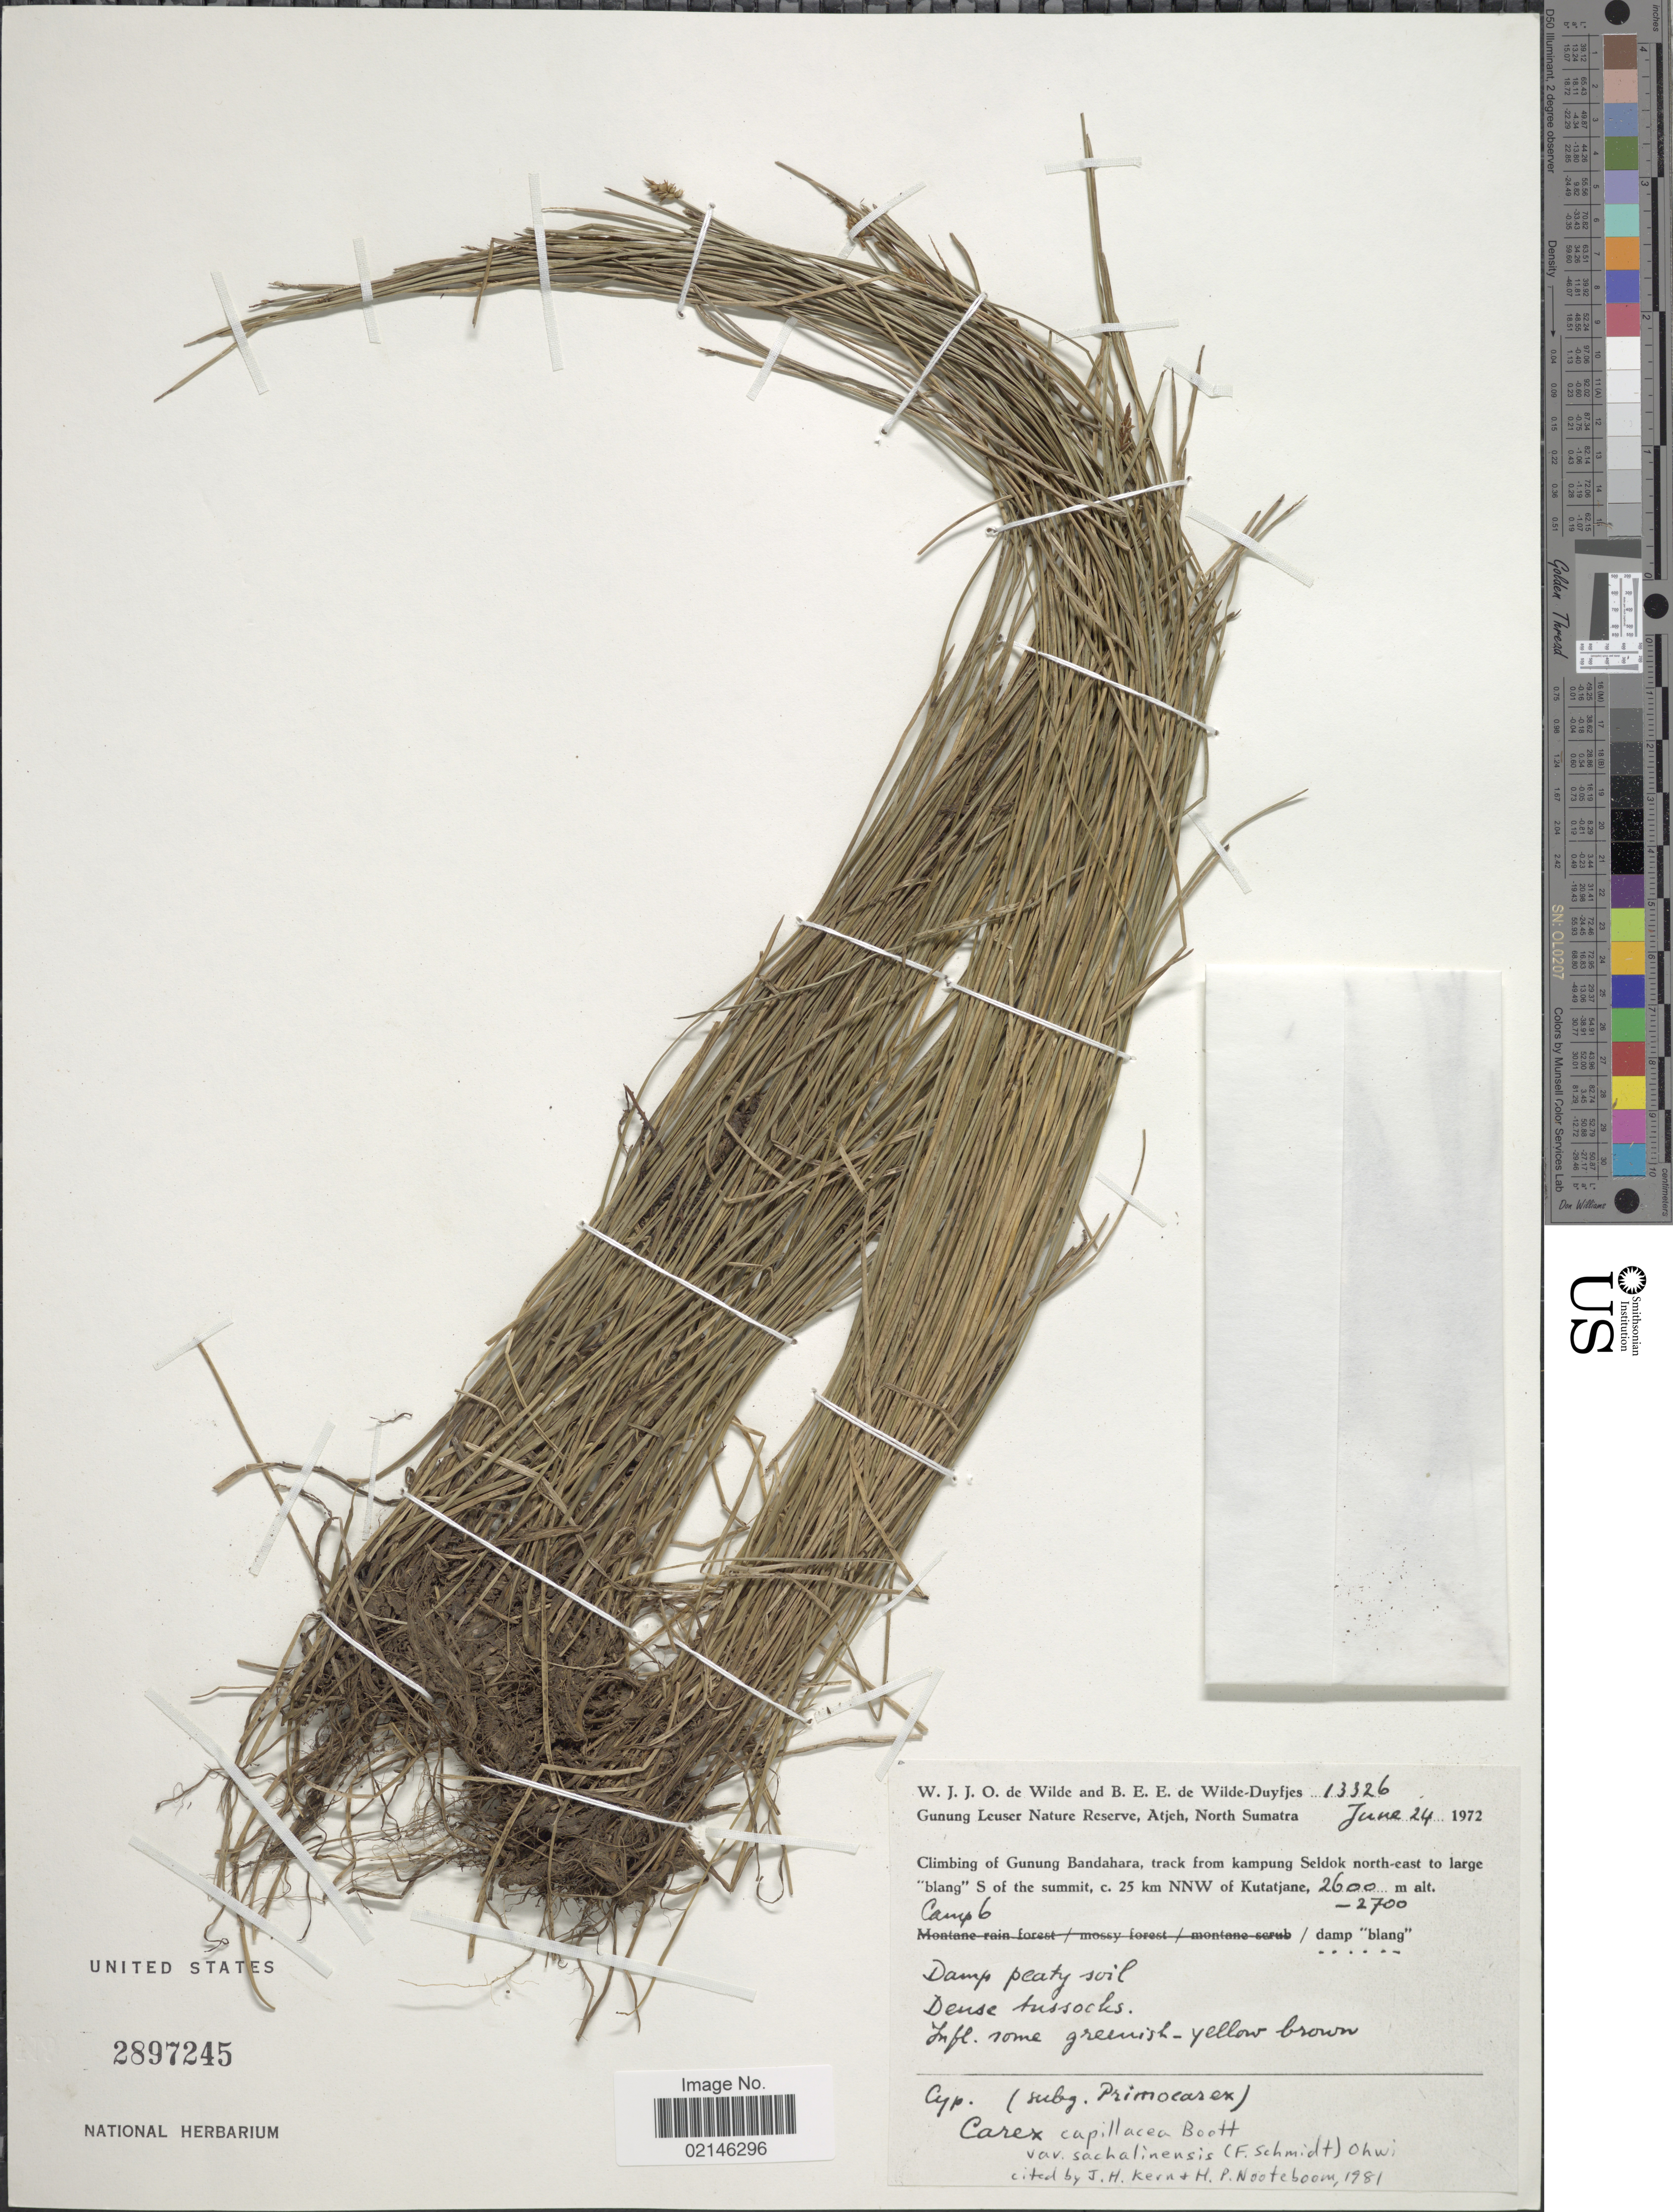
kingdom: Plantae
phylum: Tracheophyta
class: Liliopsida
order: Poales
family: Cyperaceae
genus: Carex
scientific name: Carex capillacea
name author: Boott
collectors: W. J. de Wilde & B. E. de Wilde-Duyfjes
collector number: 13326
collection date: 1972-06-24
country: Indonesia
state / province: Sumatra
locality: Gunung Leuser Nature Reserve, Atjeh, North Sumatra. Climbing of Gunung Bandahara, track from kampung Seldok north-east to large "blang" S of the summit, c. 25 NNW of Kutatjane. Camp 6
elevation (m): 2600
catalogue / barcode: US 2897245